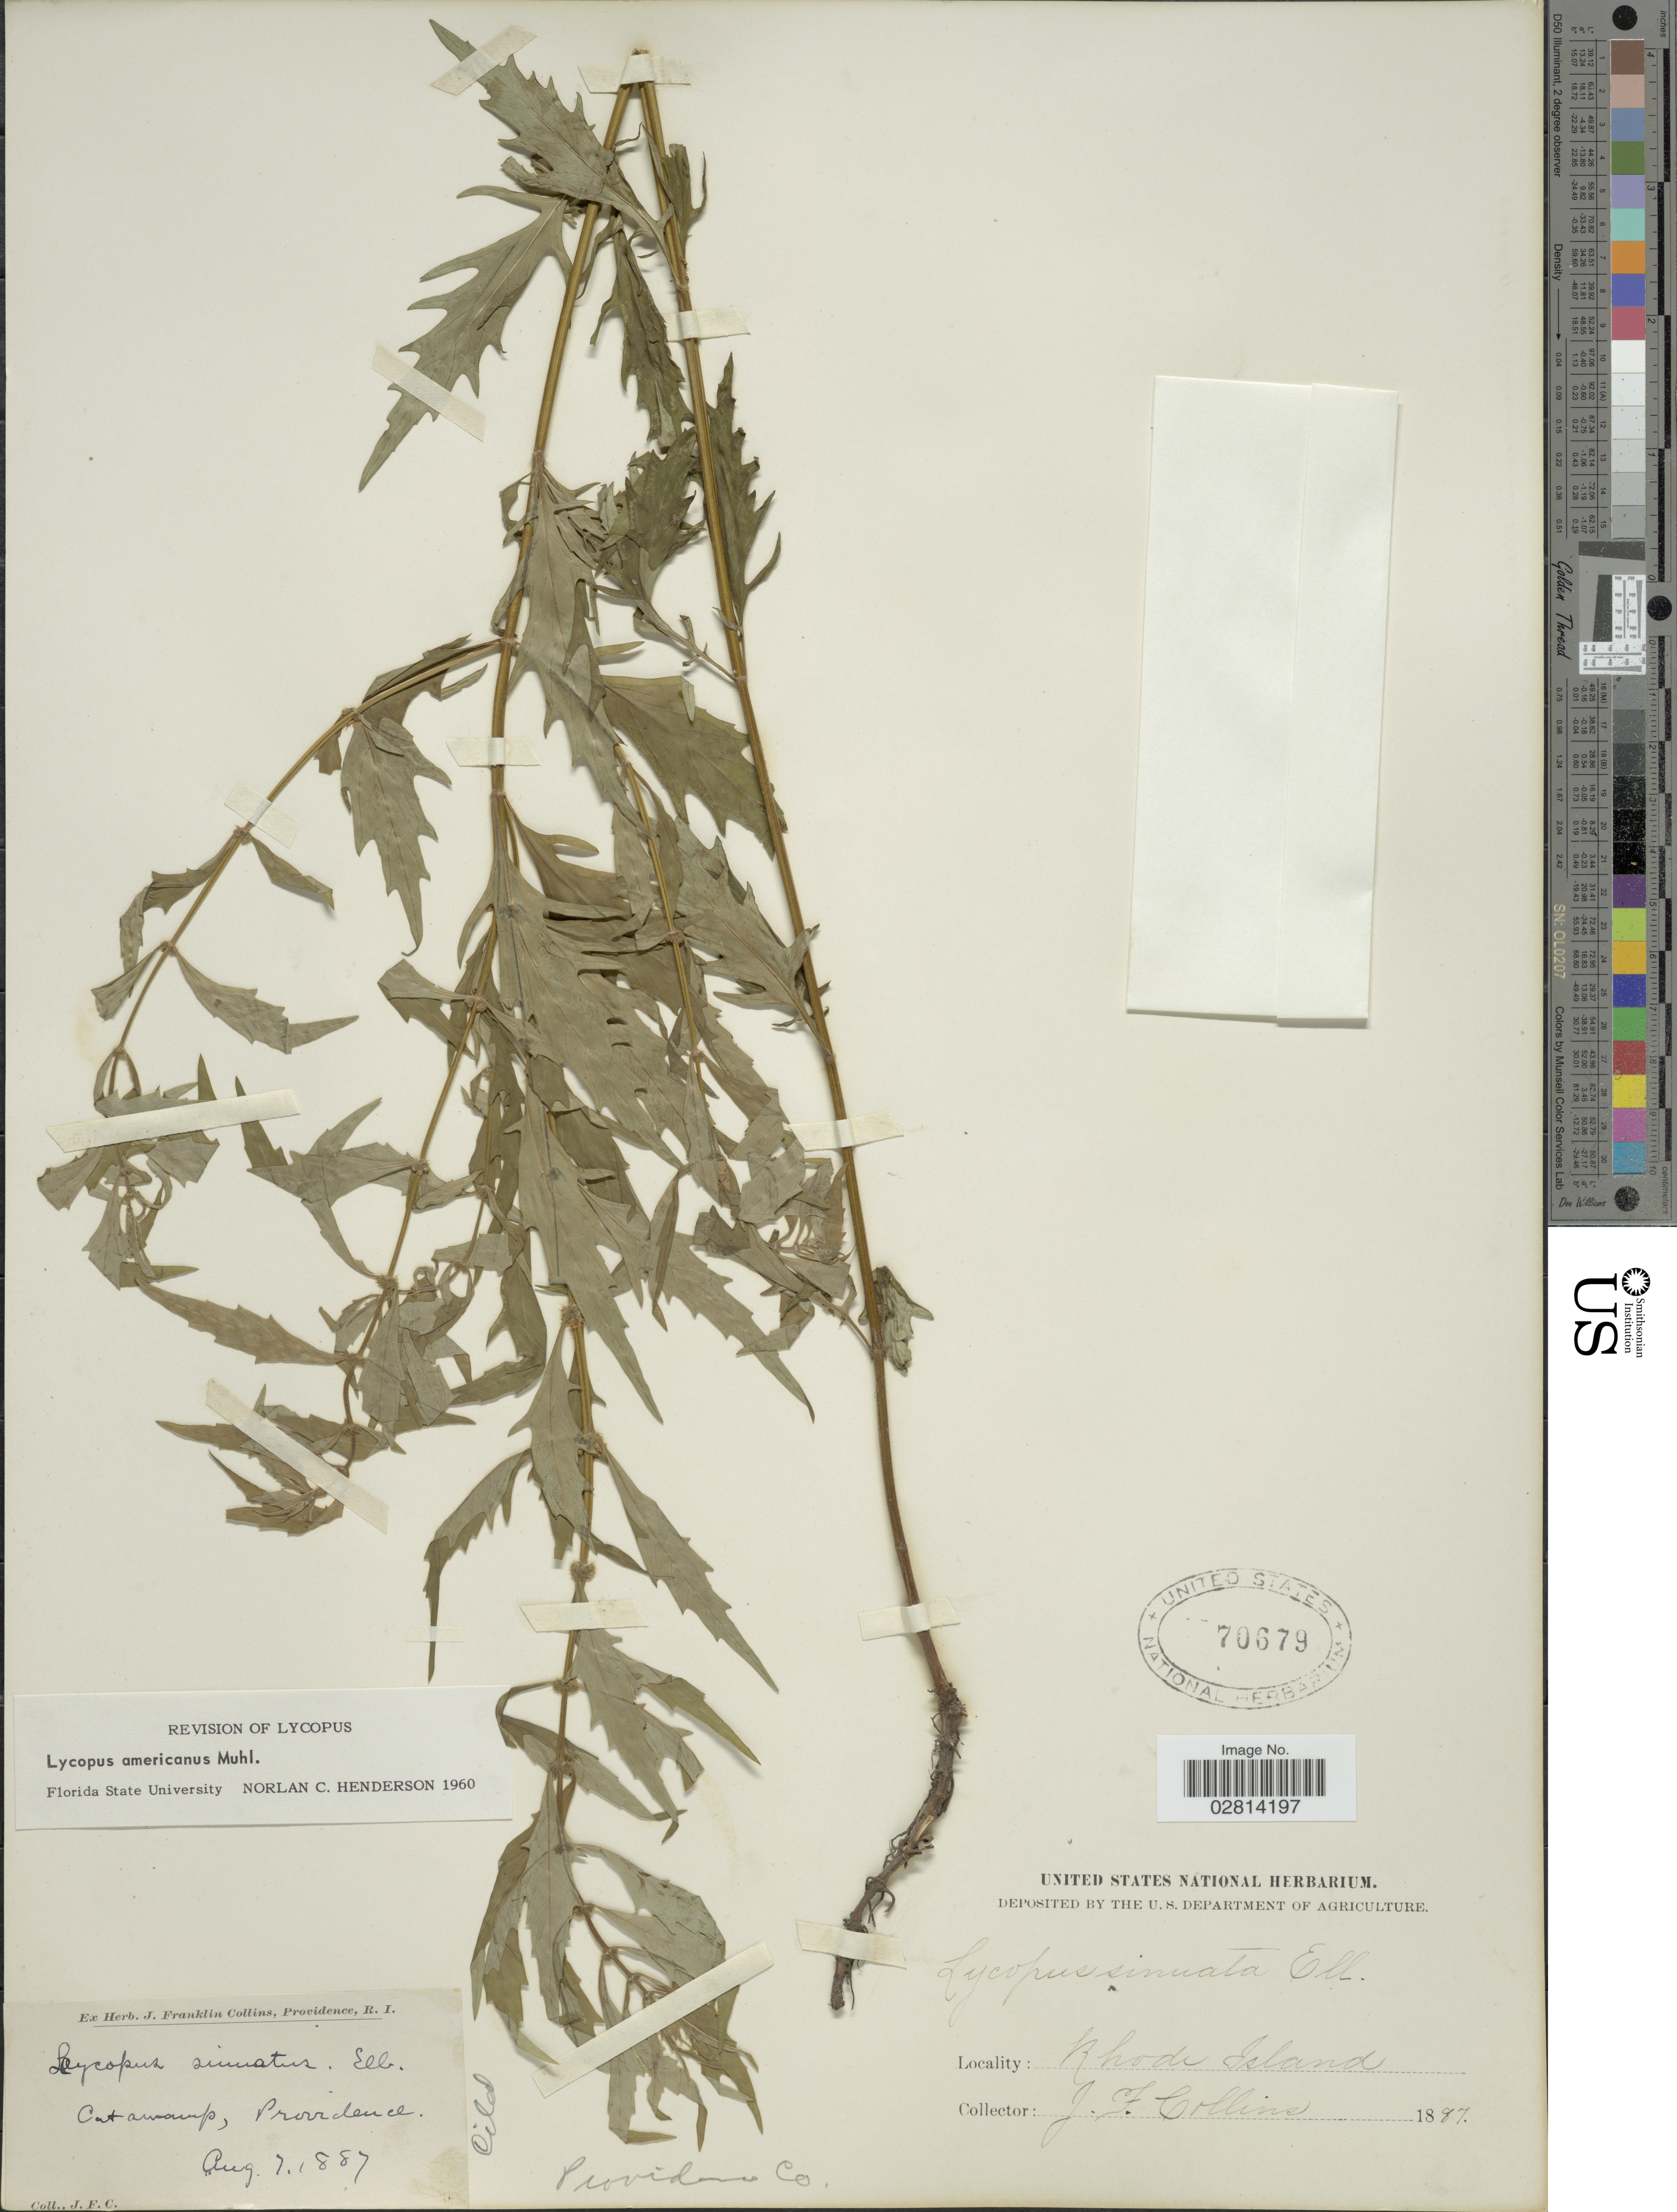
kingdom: Plantae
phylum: Tracheophyta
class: Magnoliopsida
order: Lamiales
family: Lamiaceae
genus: Lycopus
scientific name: Lycopus americanus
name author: Muhl. ex W.P.C. Barton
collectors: J. Collins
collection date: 1887-08-07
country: United States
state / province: Rhode Island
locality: Cat swamp, Providence, Providence Co.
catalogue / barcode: US 70679